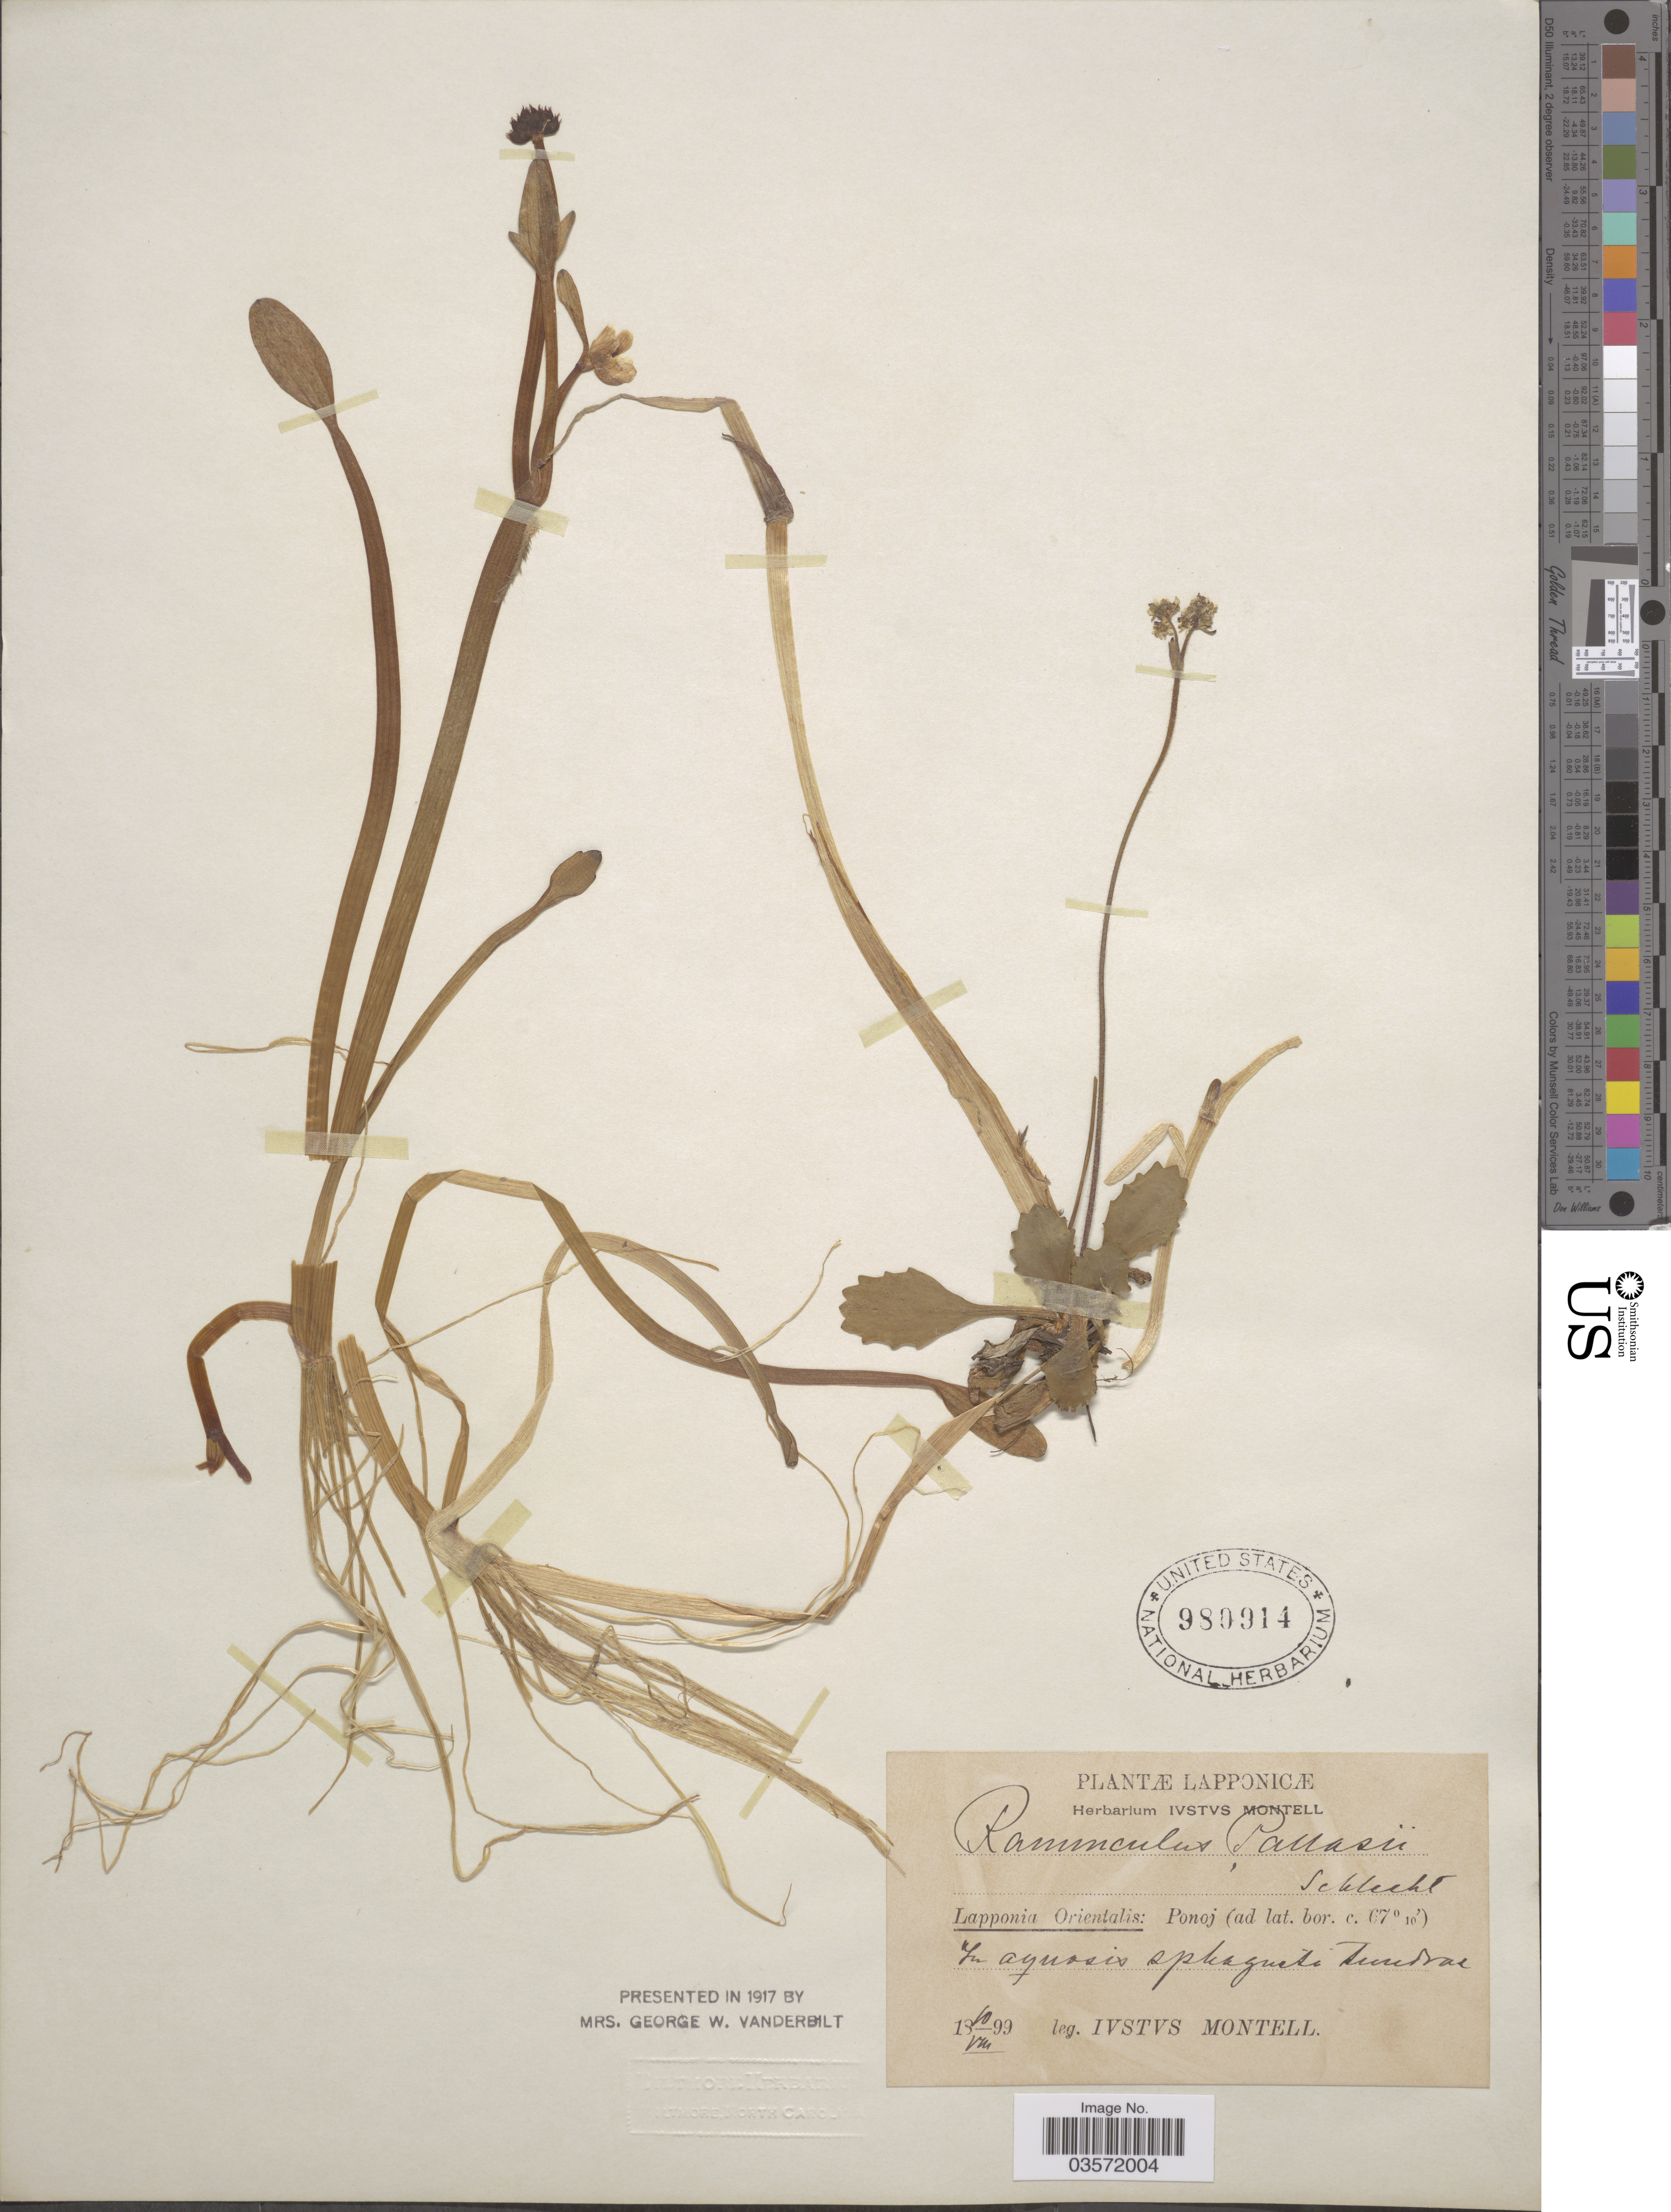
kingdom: Plantae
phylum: Tracheophyta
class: Magnoliopsida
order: Ranunculales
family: Ranunculaceae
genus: Ranunculus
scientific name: Ranunculus pallasii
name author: Schltdl.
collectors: I. Montell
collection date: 1899-08-10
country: Russian Federation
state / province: Murmansk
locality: Lapponia Orientalis: Ponoj. In aquasis sphagneti tunedrae.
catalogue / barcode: US 980914